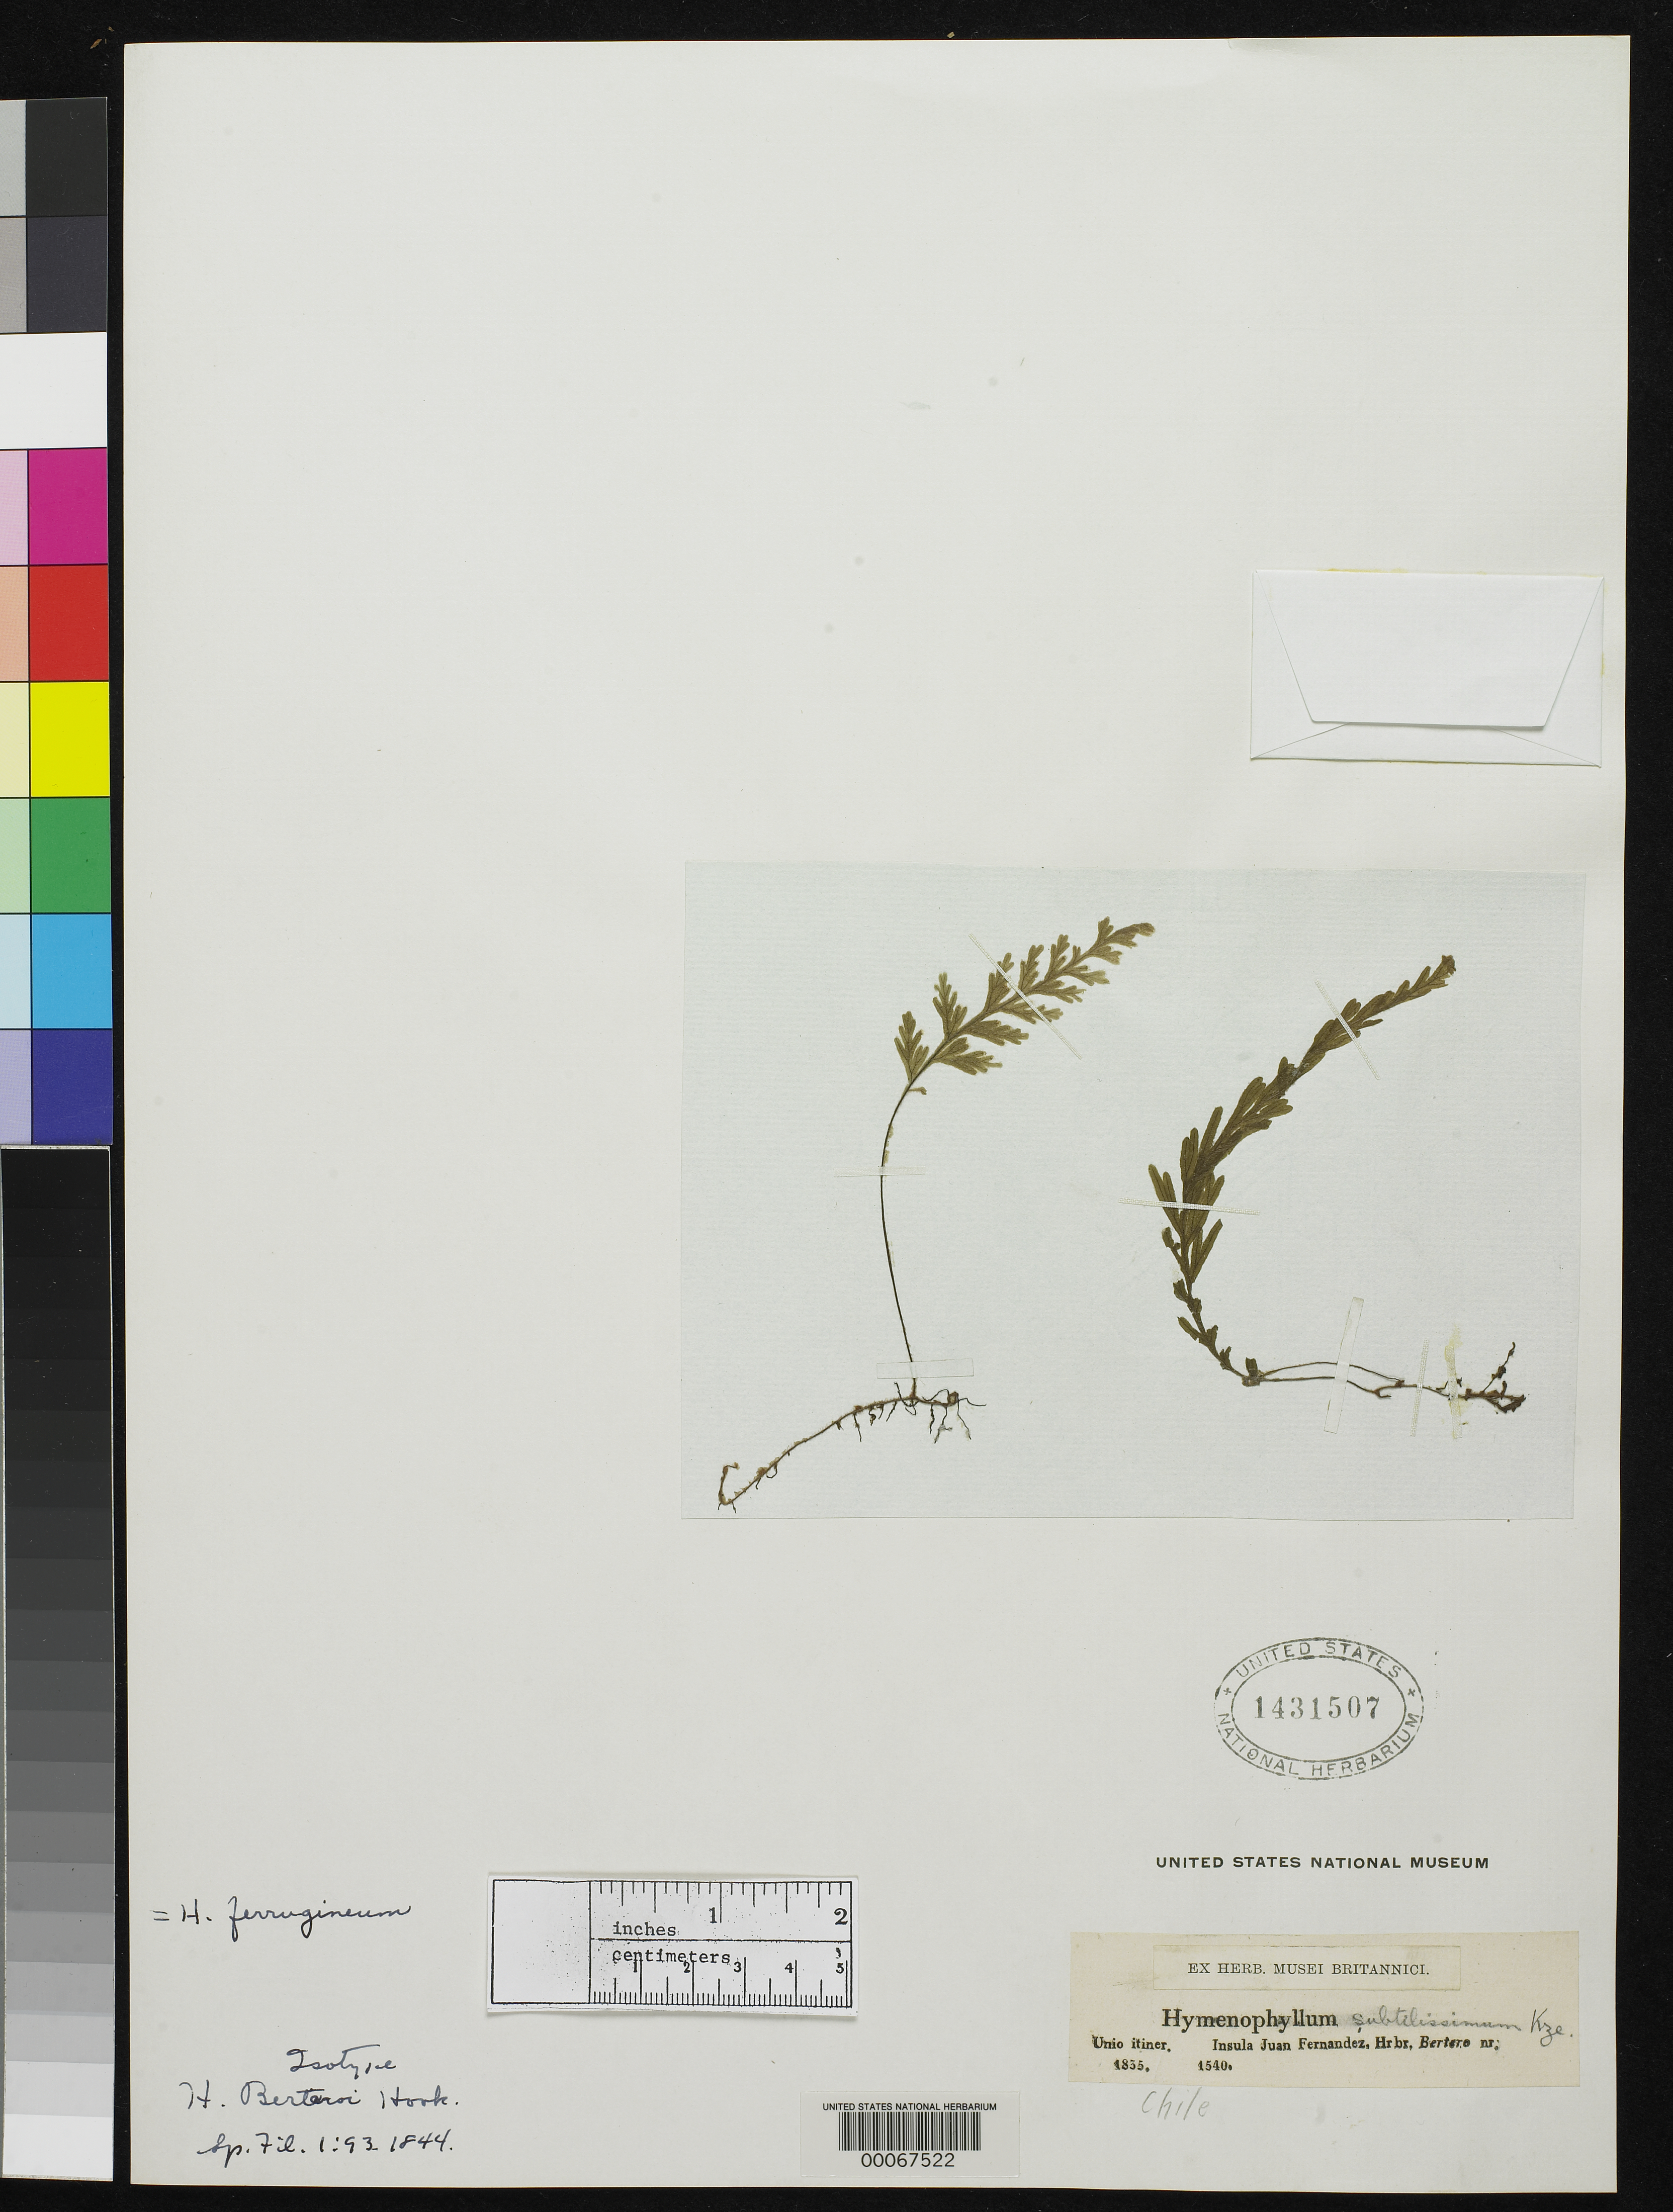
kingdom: Plantae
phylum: Tracheophyta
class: Polypodiopsida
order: Hymenophyllales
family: Hymenophyllaceae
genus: Hymenophyllum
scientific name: Hymenophyllum berteroi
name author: Hook.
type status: Type Collection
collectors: C. L. G. Bertero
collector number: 1540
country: Chile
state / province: Valparaíso (V)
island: Islas Juan Fernández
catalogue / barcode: US 1431507